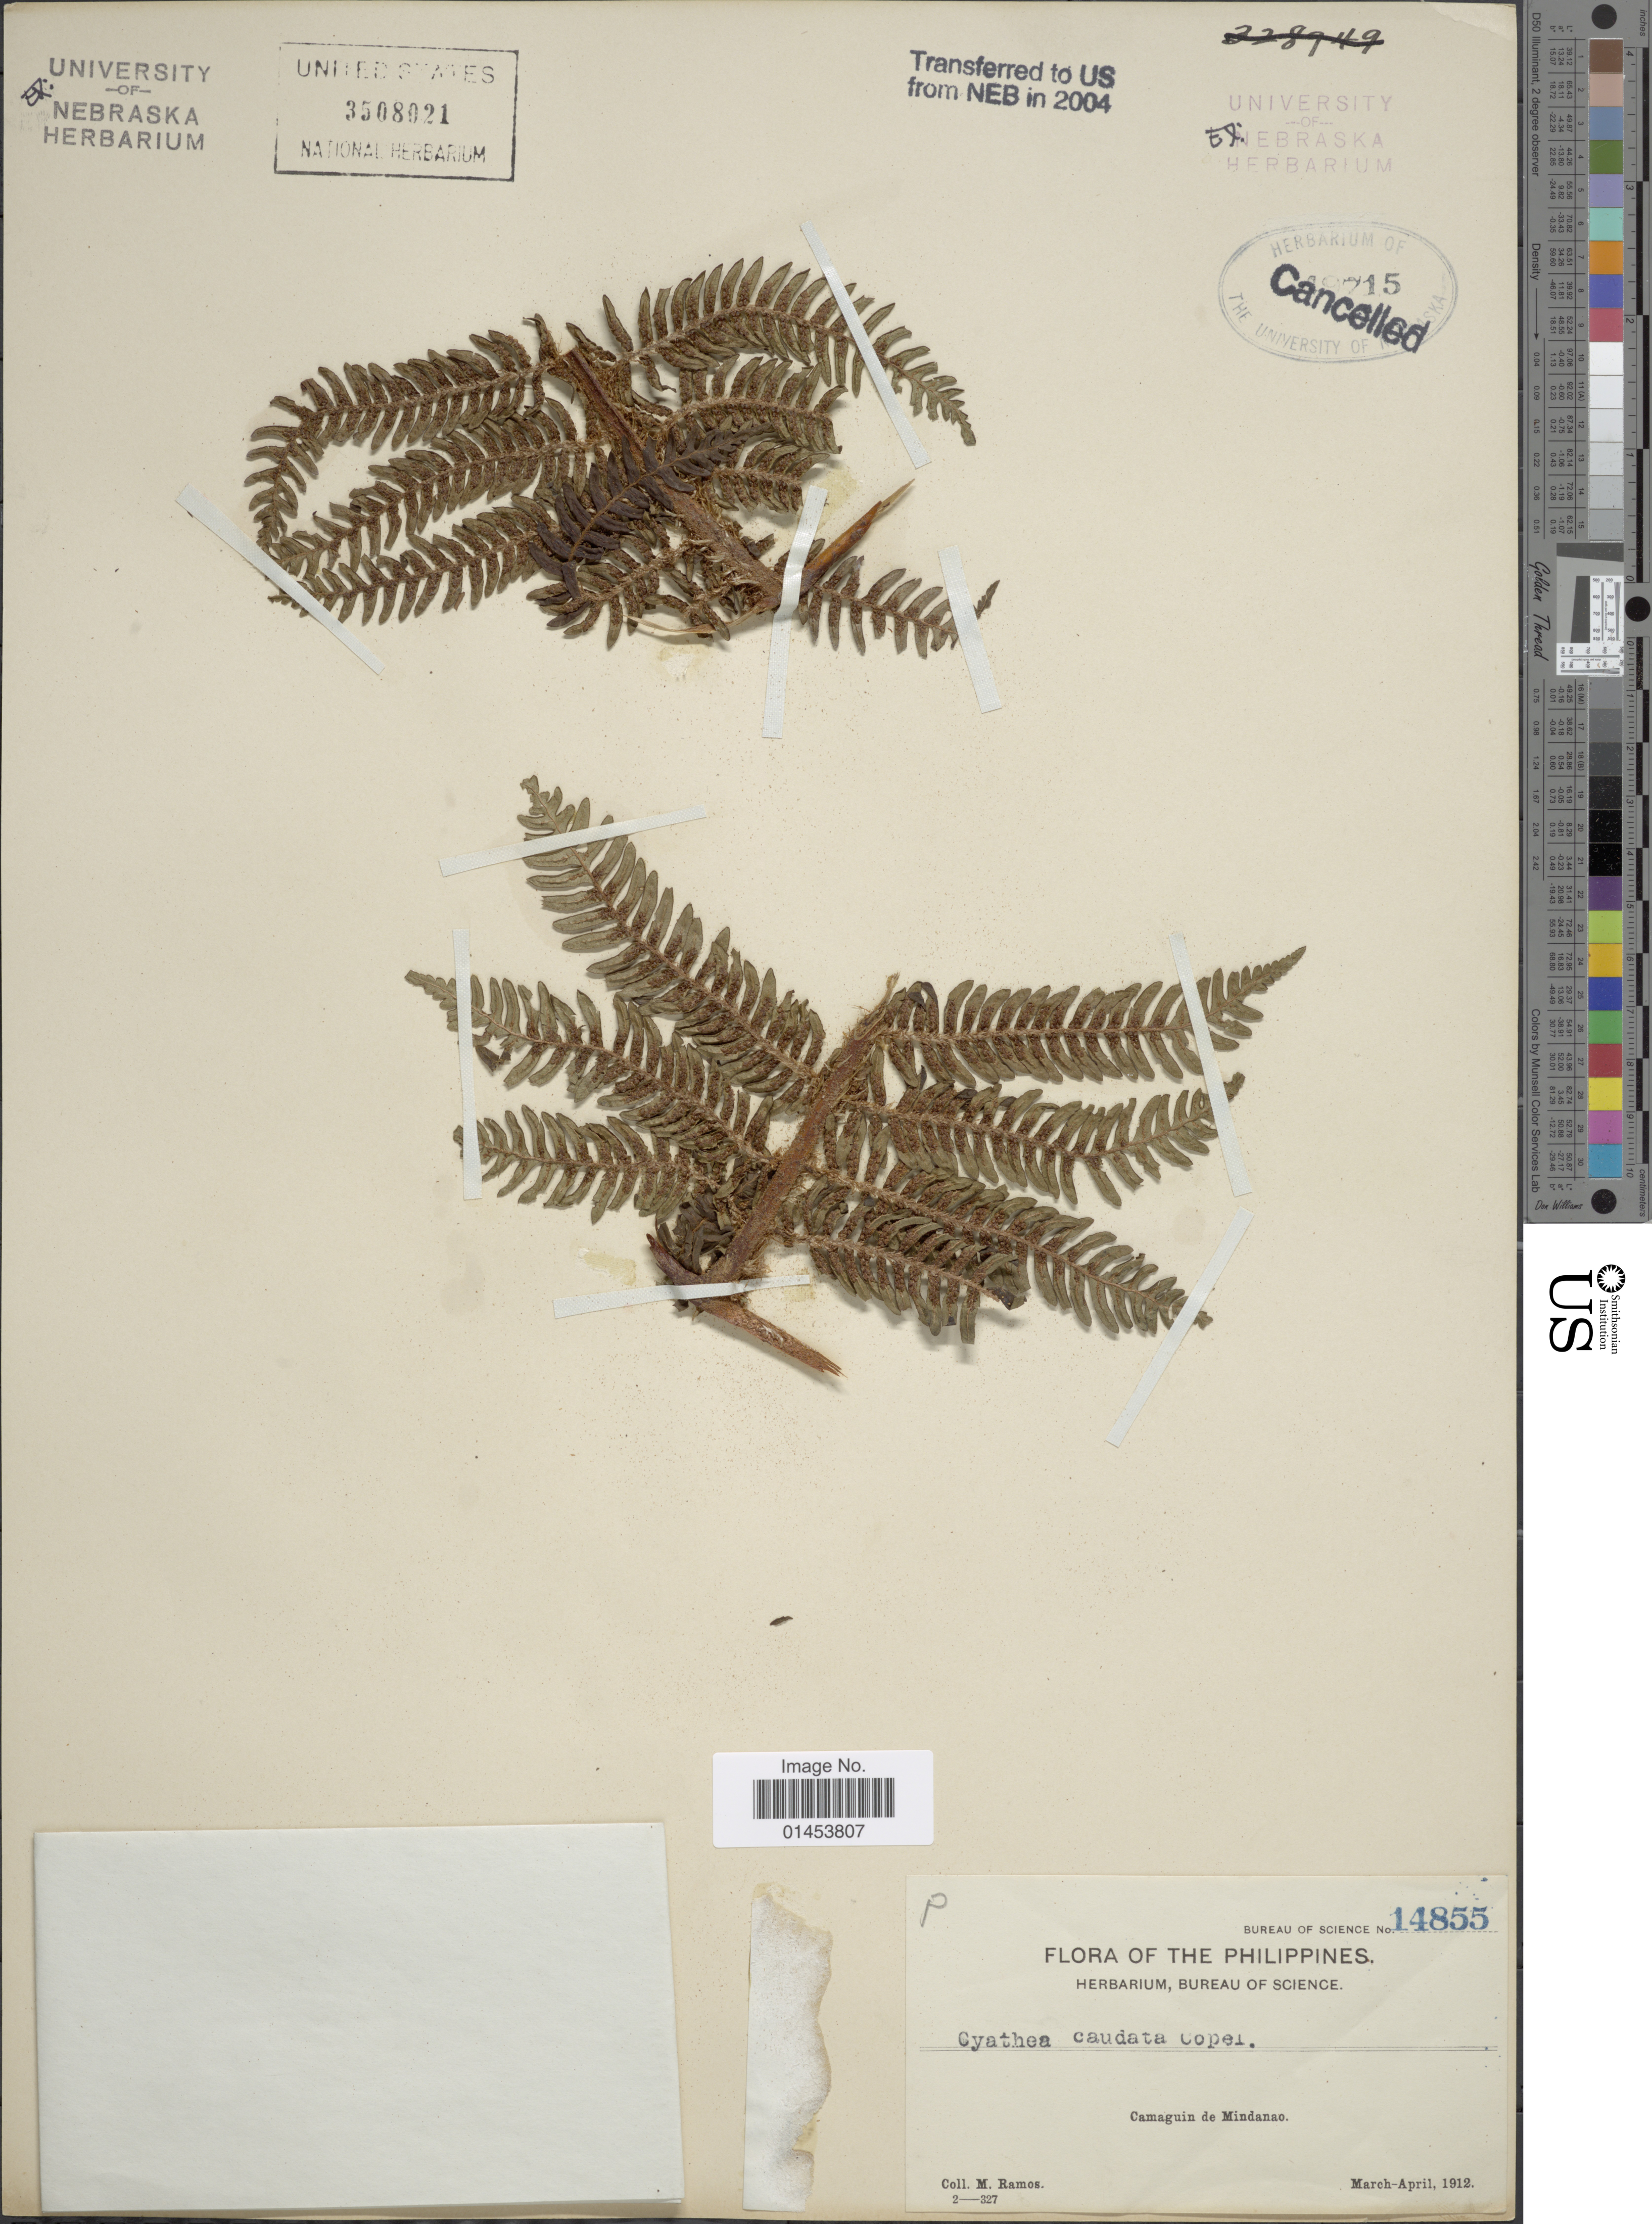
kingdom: Plantae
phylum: Tracheophyta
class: Polypodiopsida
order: Cyatheales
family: Cyatheaceae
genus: Cyathea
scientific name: Cyathea caudata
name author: (Hook.) Copel.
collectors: M. Ramos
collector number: Bureau of Science 14855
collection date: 1912-03/1912-04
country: Philippines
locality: Camaguin de Mindanao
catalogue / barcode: US 3508021